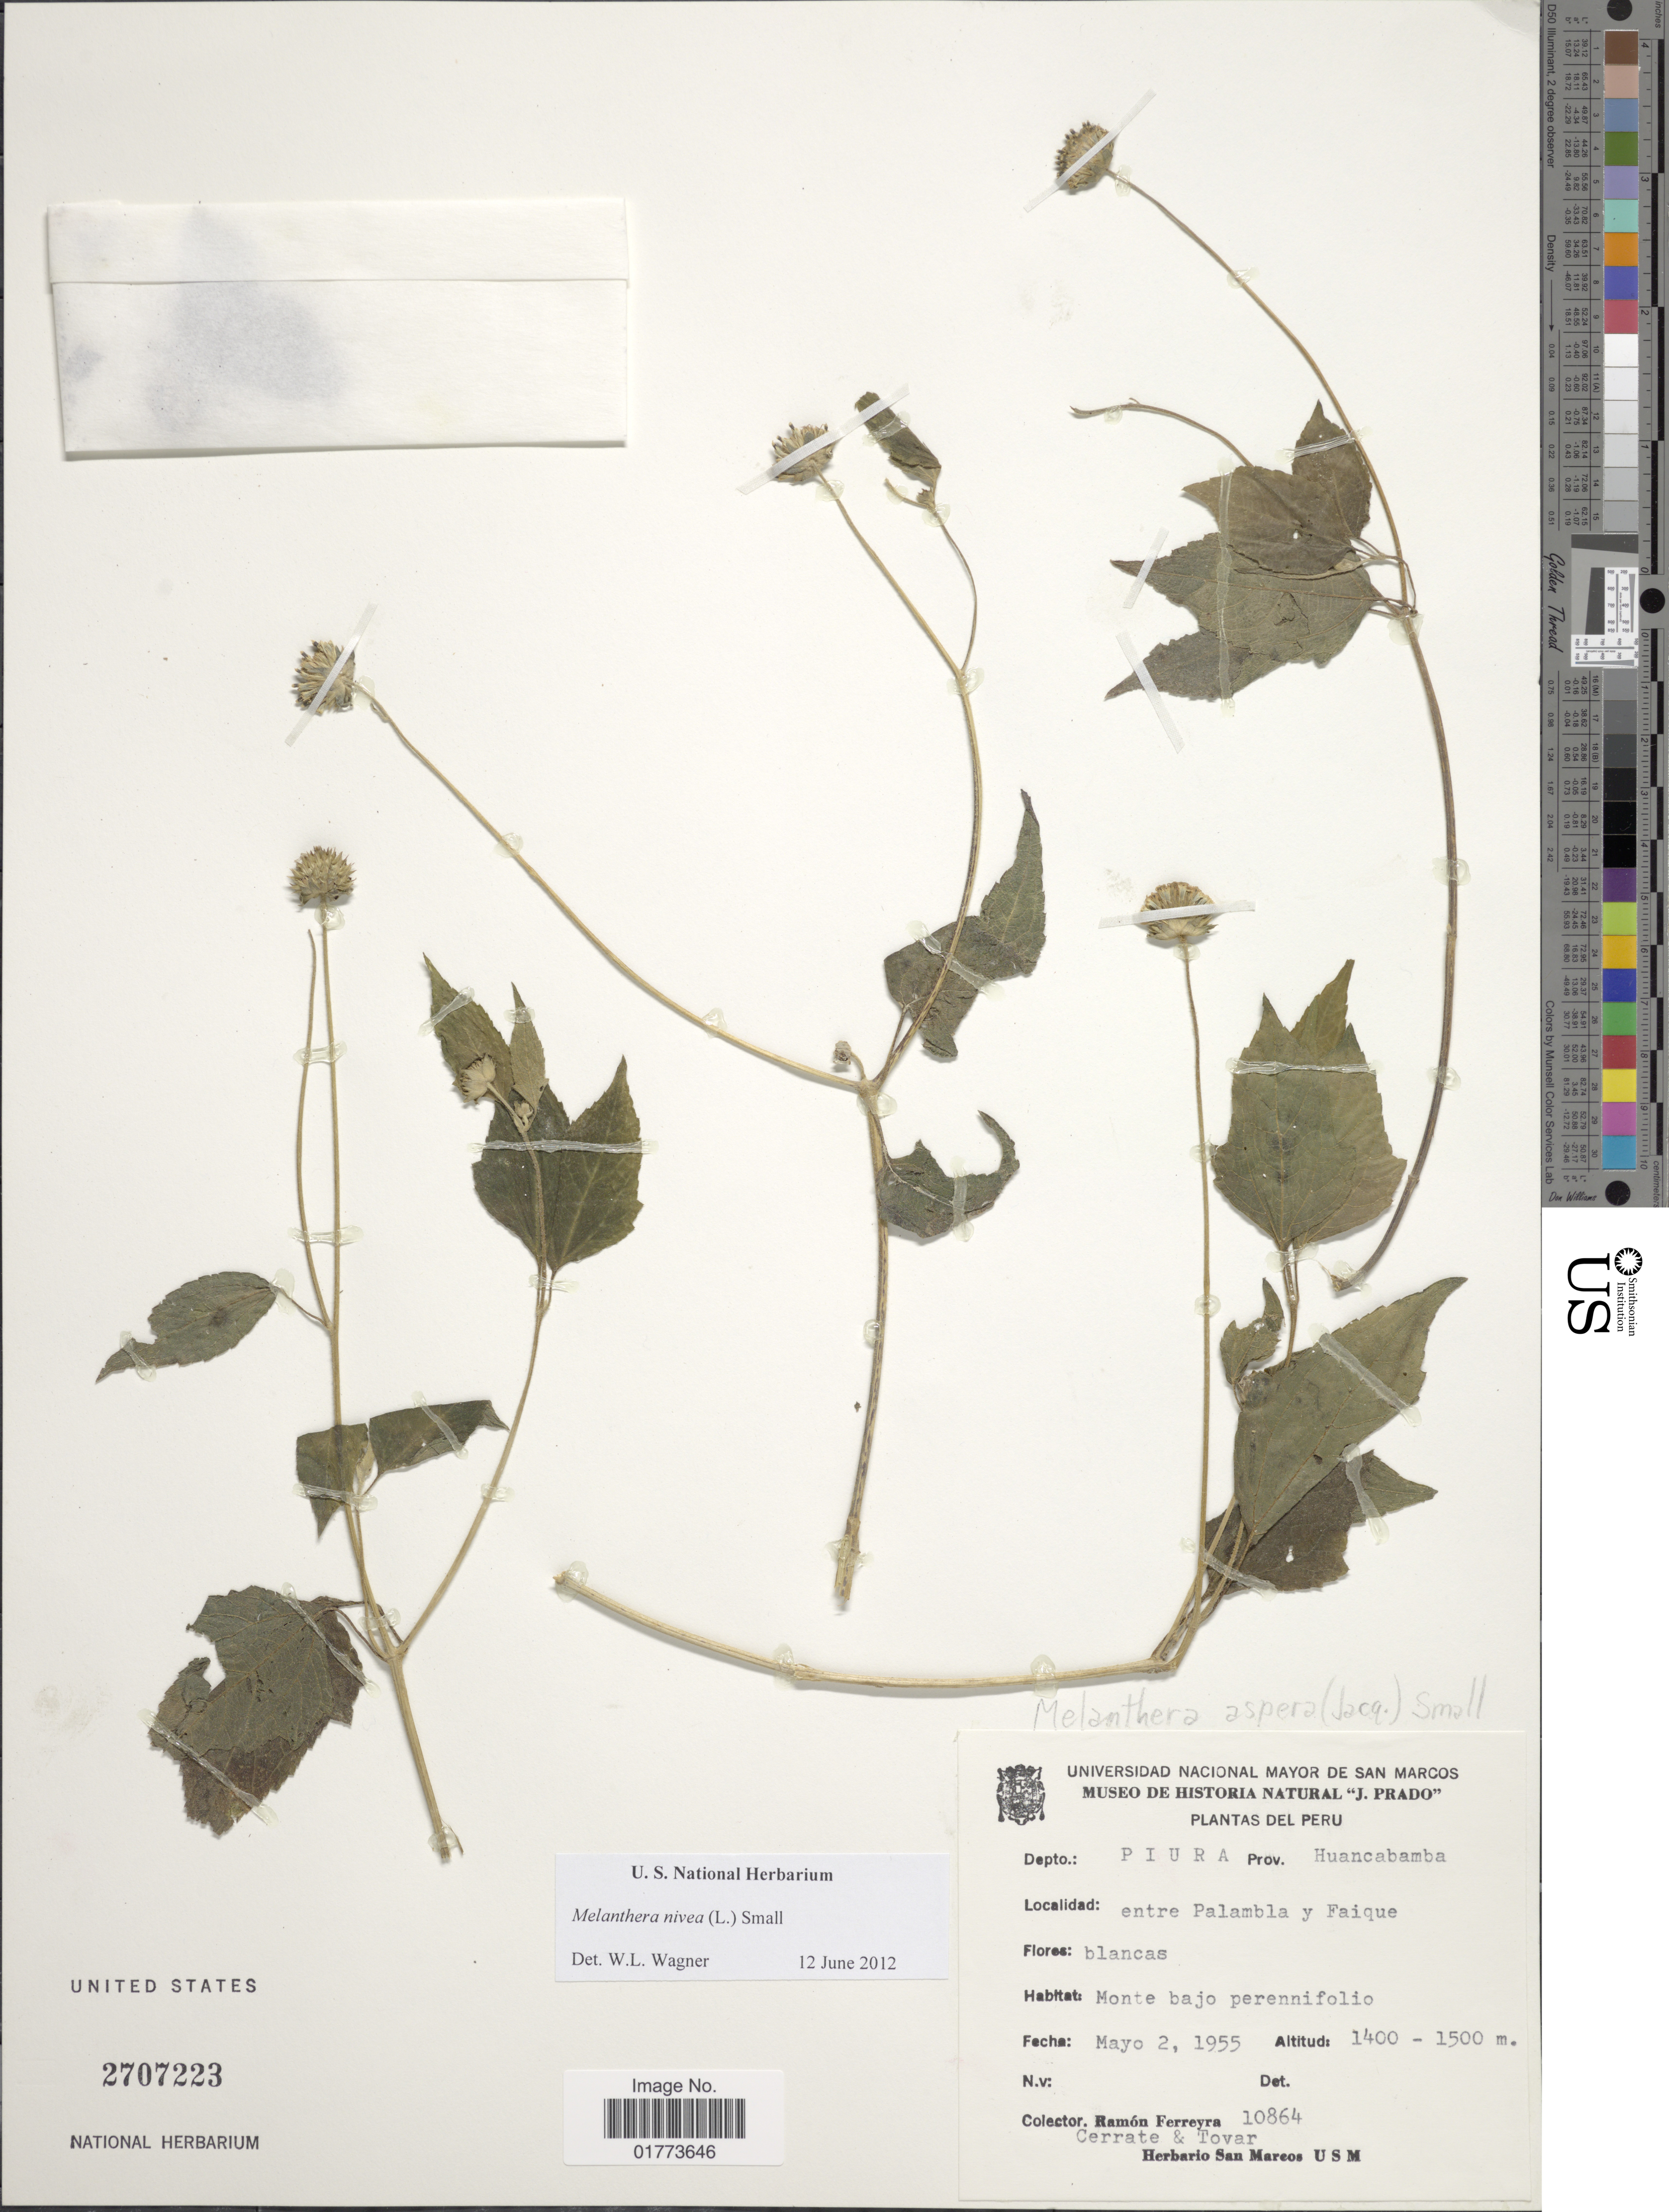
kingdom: Plantae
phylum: Tracheophyta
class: Magnoliopsida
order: Asterales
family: Asteraceae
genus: Melanthera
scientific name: Melanthera nivea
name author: (L.) Small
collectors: R. A. Ferreyra, Cerrate & -. Tovar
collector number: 10864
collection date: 1955-05-02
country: Peru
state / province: Piura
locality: Depto.: Piura. prov. Huancabamba. entre Palambla y Faique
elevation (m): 1400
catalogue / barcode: US 2707223